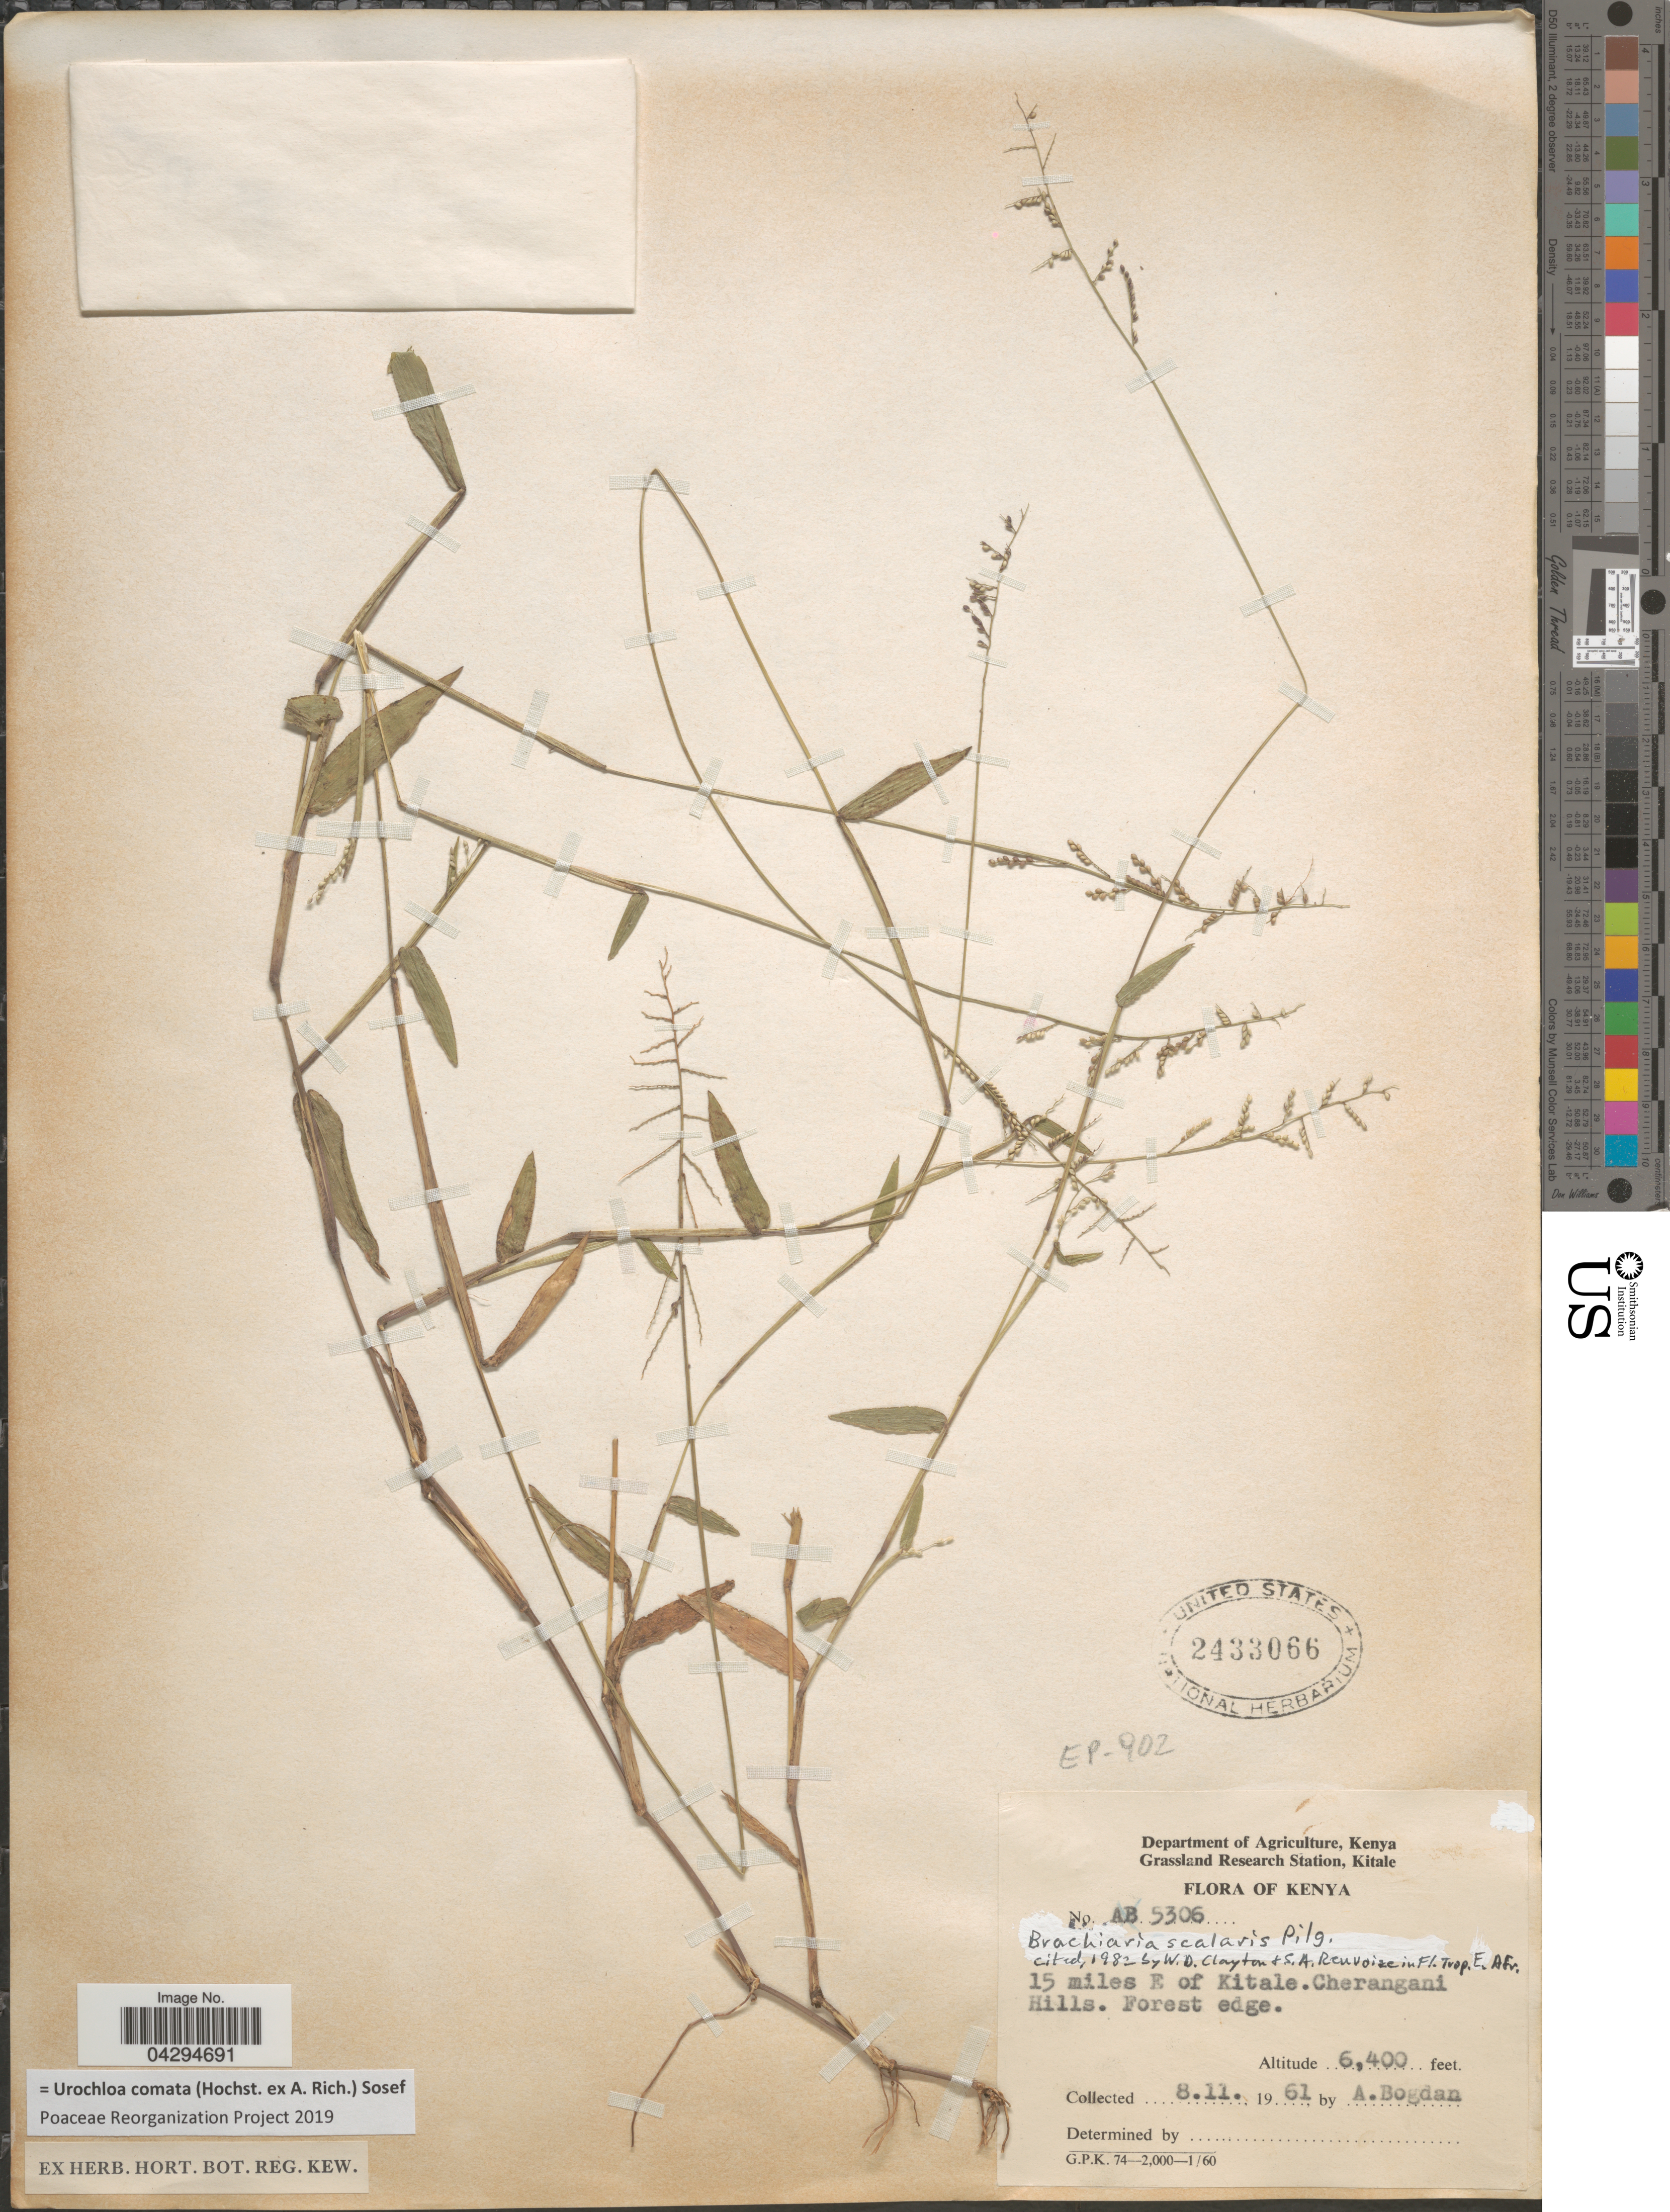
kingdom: Plantae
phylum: Tracheophyta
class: Liliopsida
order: Poales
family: Poaceae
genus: Urochloa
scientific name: Urochloa comata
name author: (Hochst. ex A. Rich.) Sosef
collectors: A. Bogdan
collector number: AB5306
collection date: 1961-11-08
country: Kenya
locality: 15 miles E of Kitale. Cherangani Hills. Forest edge.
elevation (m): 1951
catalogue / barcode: US 2433066